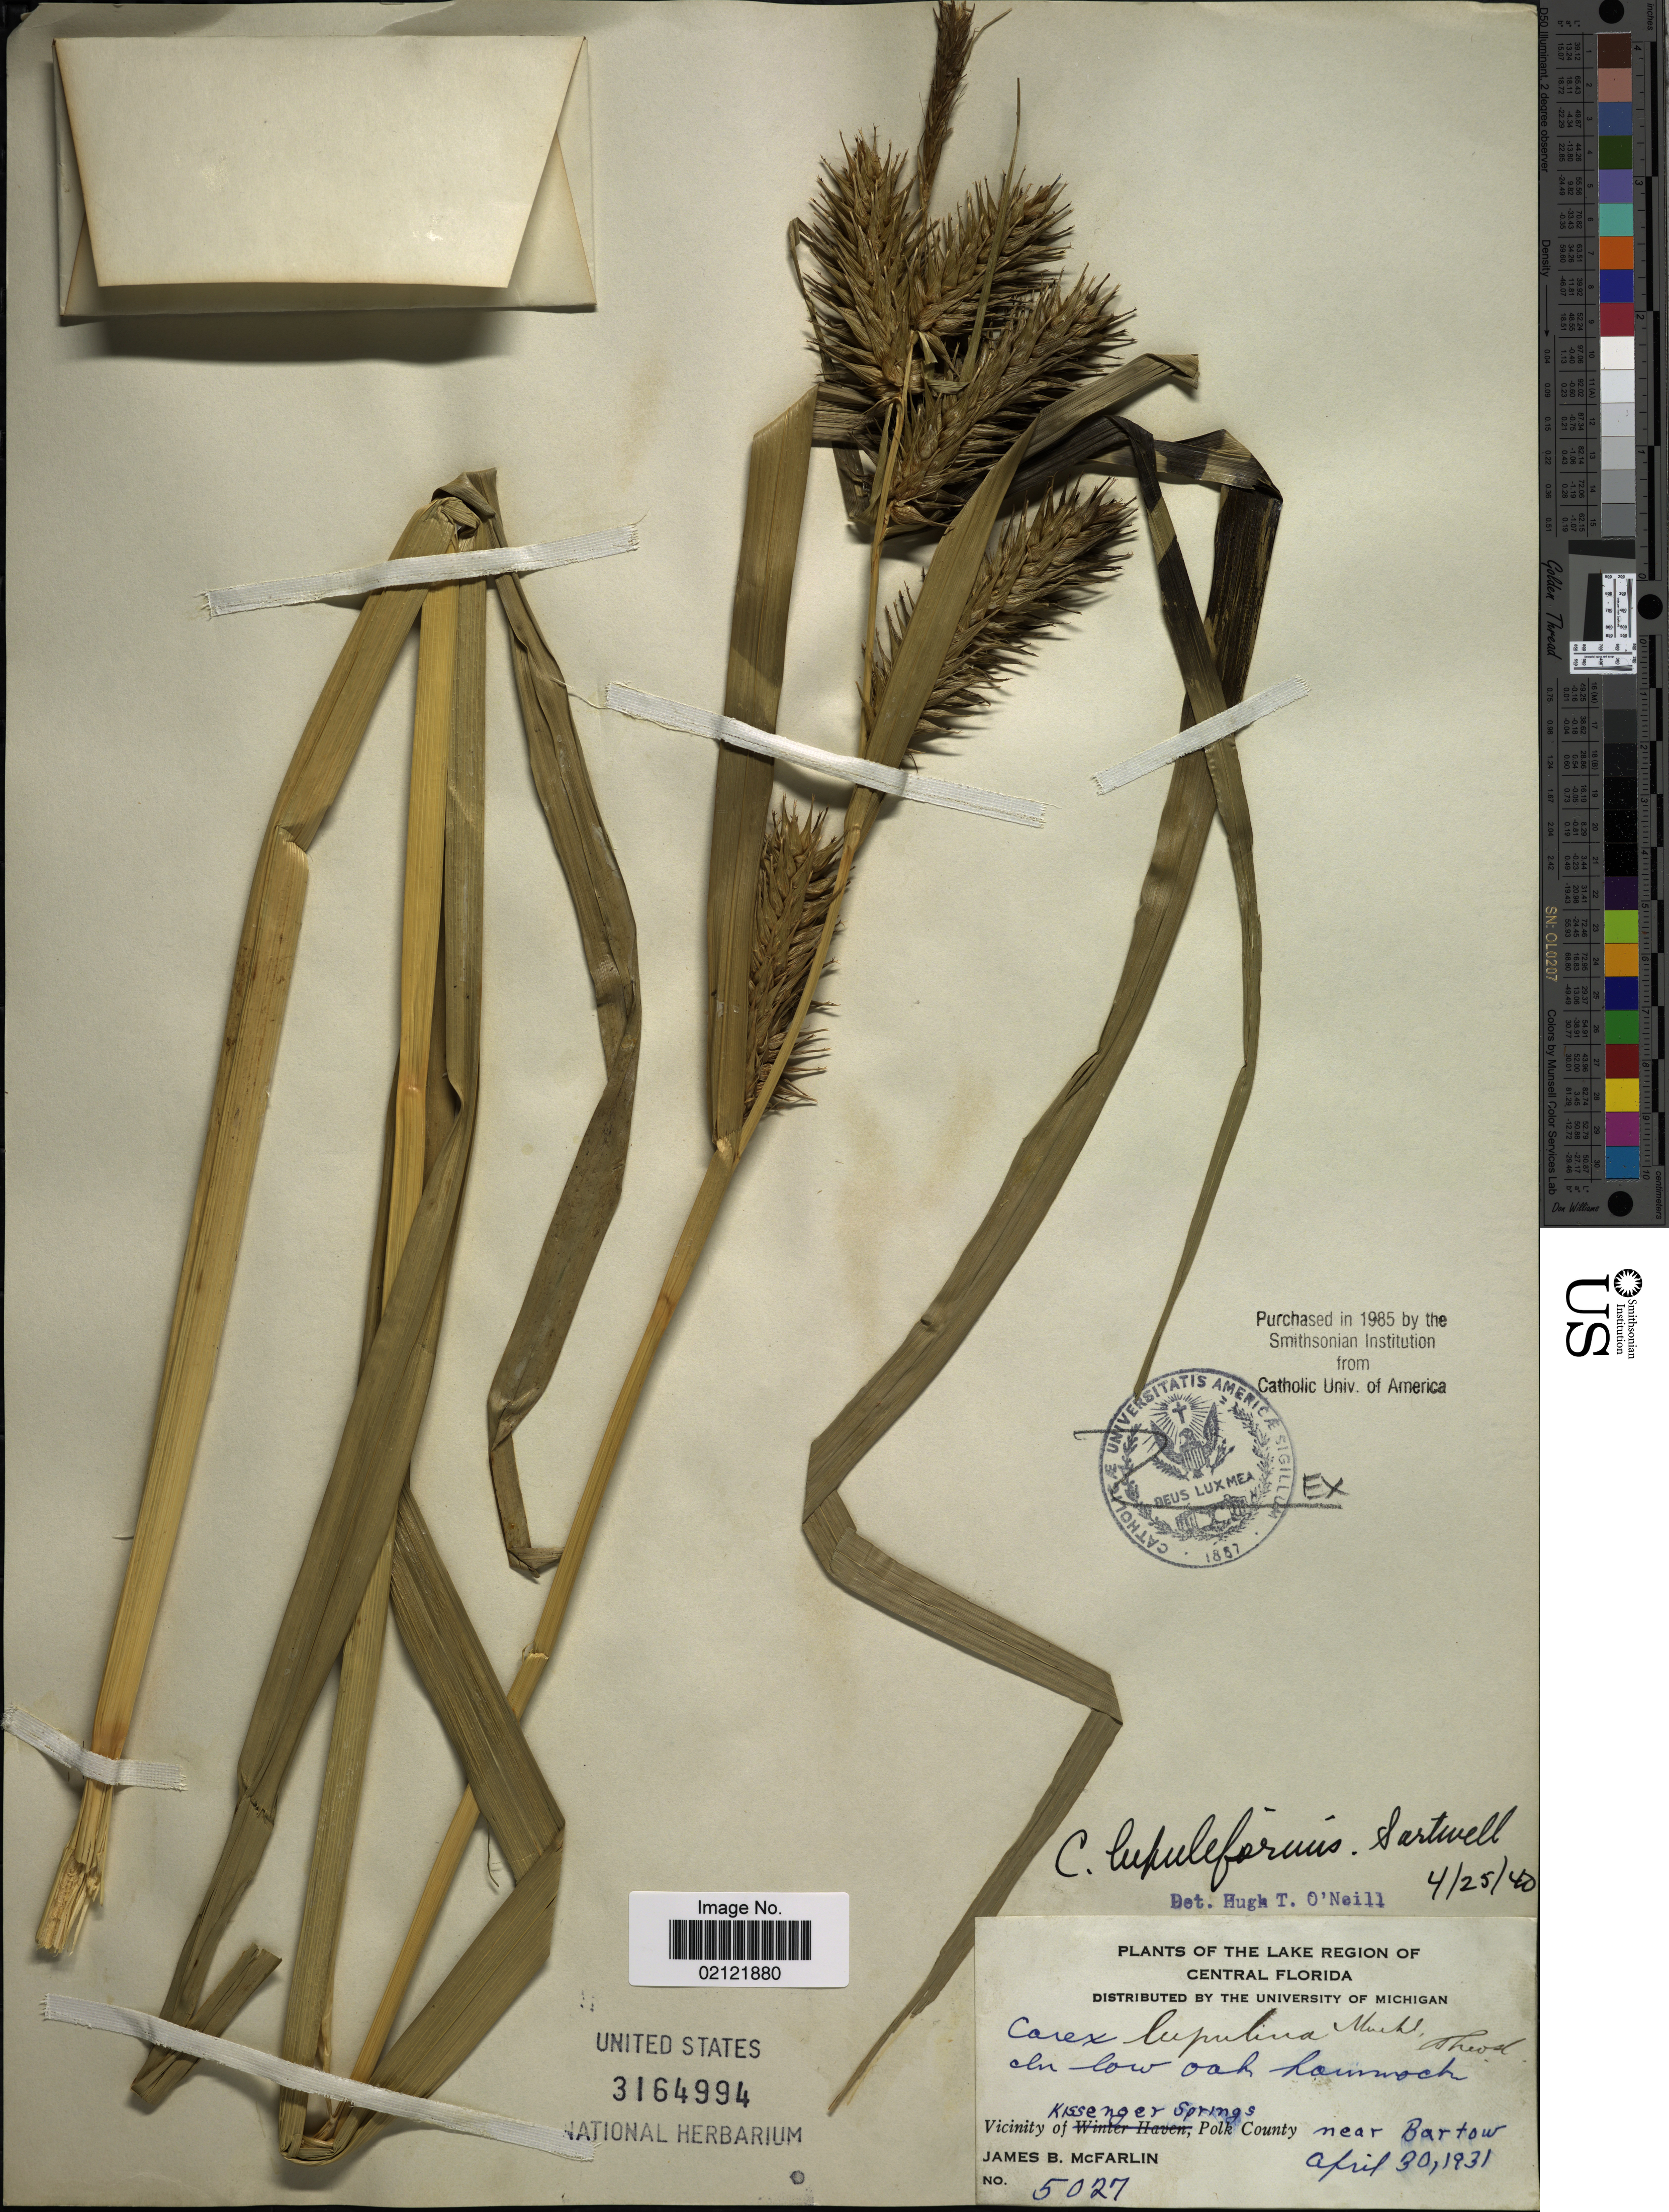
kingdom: Plantae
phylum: Tracheophyta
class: Liliopsida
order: Poales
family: Cyperaceae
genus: Carex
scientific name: Carex lupulina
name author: Muhl. ex Willd.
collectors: J. McFarlin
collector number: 5027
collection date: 1931-04-30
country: United States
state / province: Florida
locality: Lake Region of Central Florida. On low oak hammock. Vicinity of Kisse near Springs, Polk County near Bartow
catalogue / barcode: US 3164994